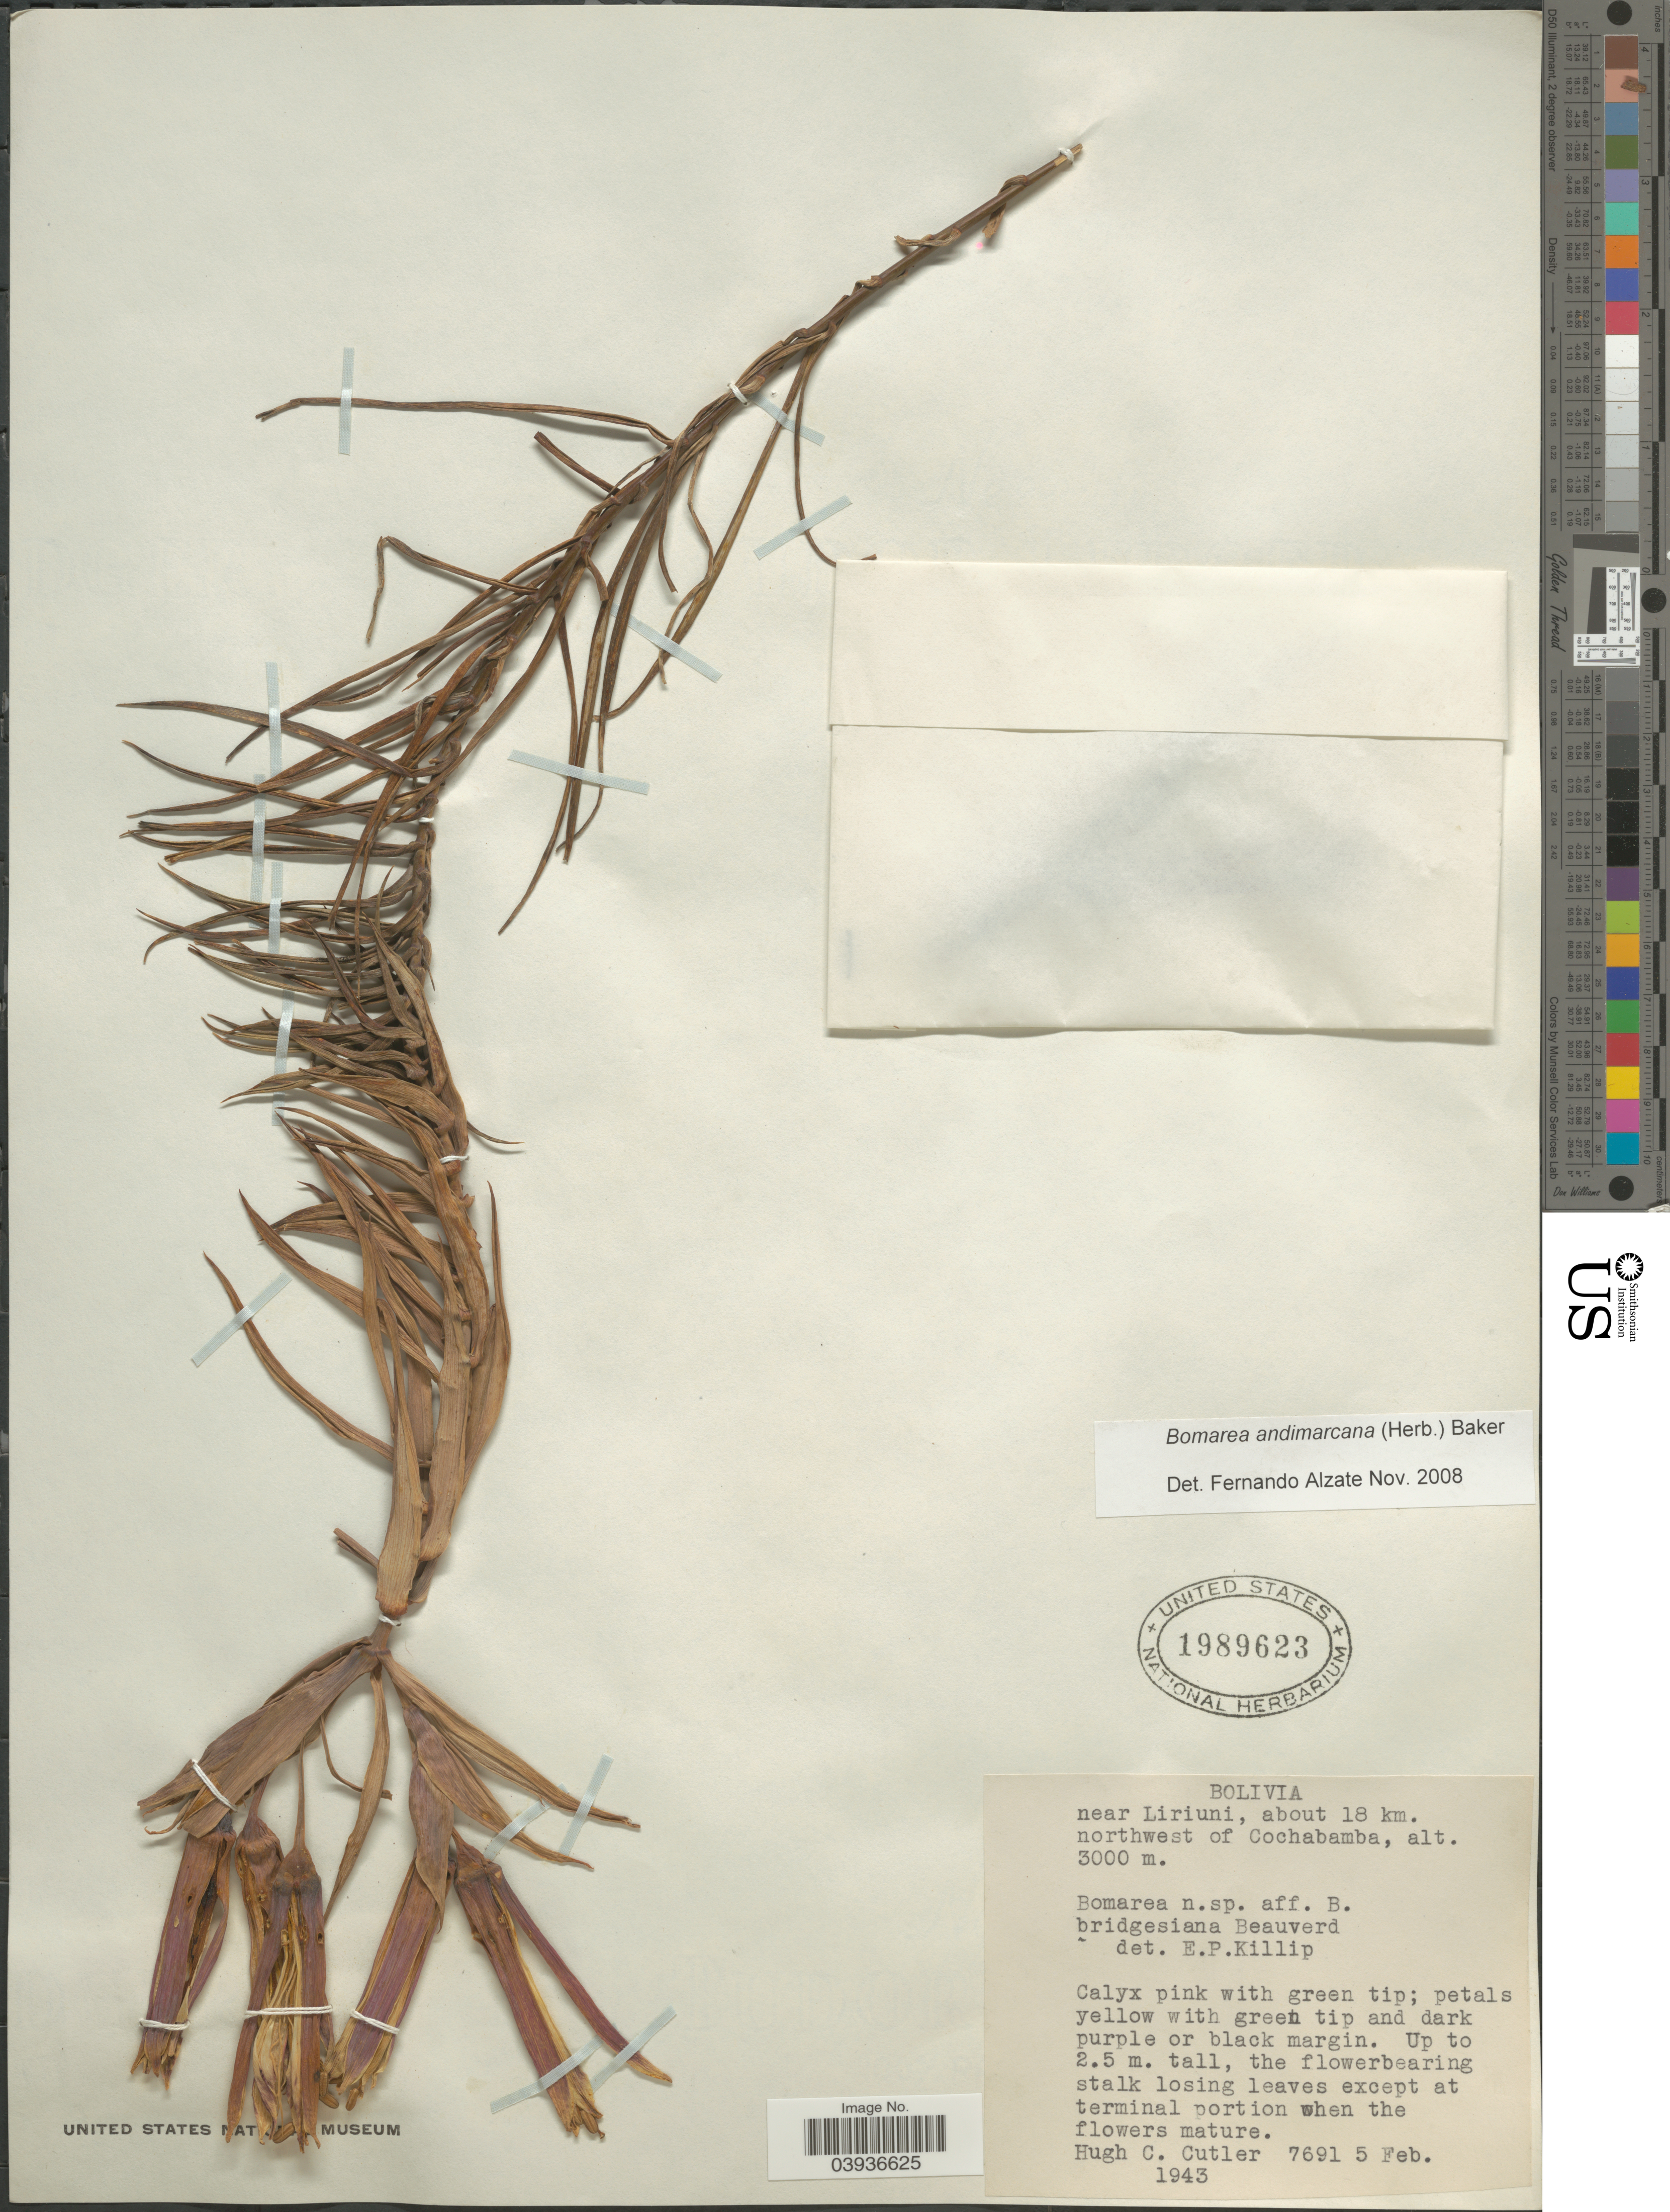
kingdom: Plantae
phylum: Tracheophyta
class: Liliopsida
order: Liliales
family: Alstroemeriaceae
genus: Bomarea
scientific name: Bomarea andimarcana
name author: (Herb.) Baker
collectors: H. C. Cutler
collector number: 7691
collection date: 1943-02-05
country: Bolivia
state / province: Cochabamba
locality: Near Liriuni, about 18 km. northwest of Cochabamba.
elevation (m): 3000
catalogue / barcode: US 1989623